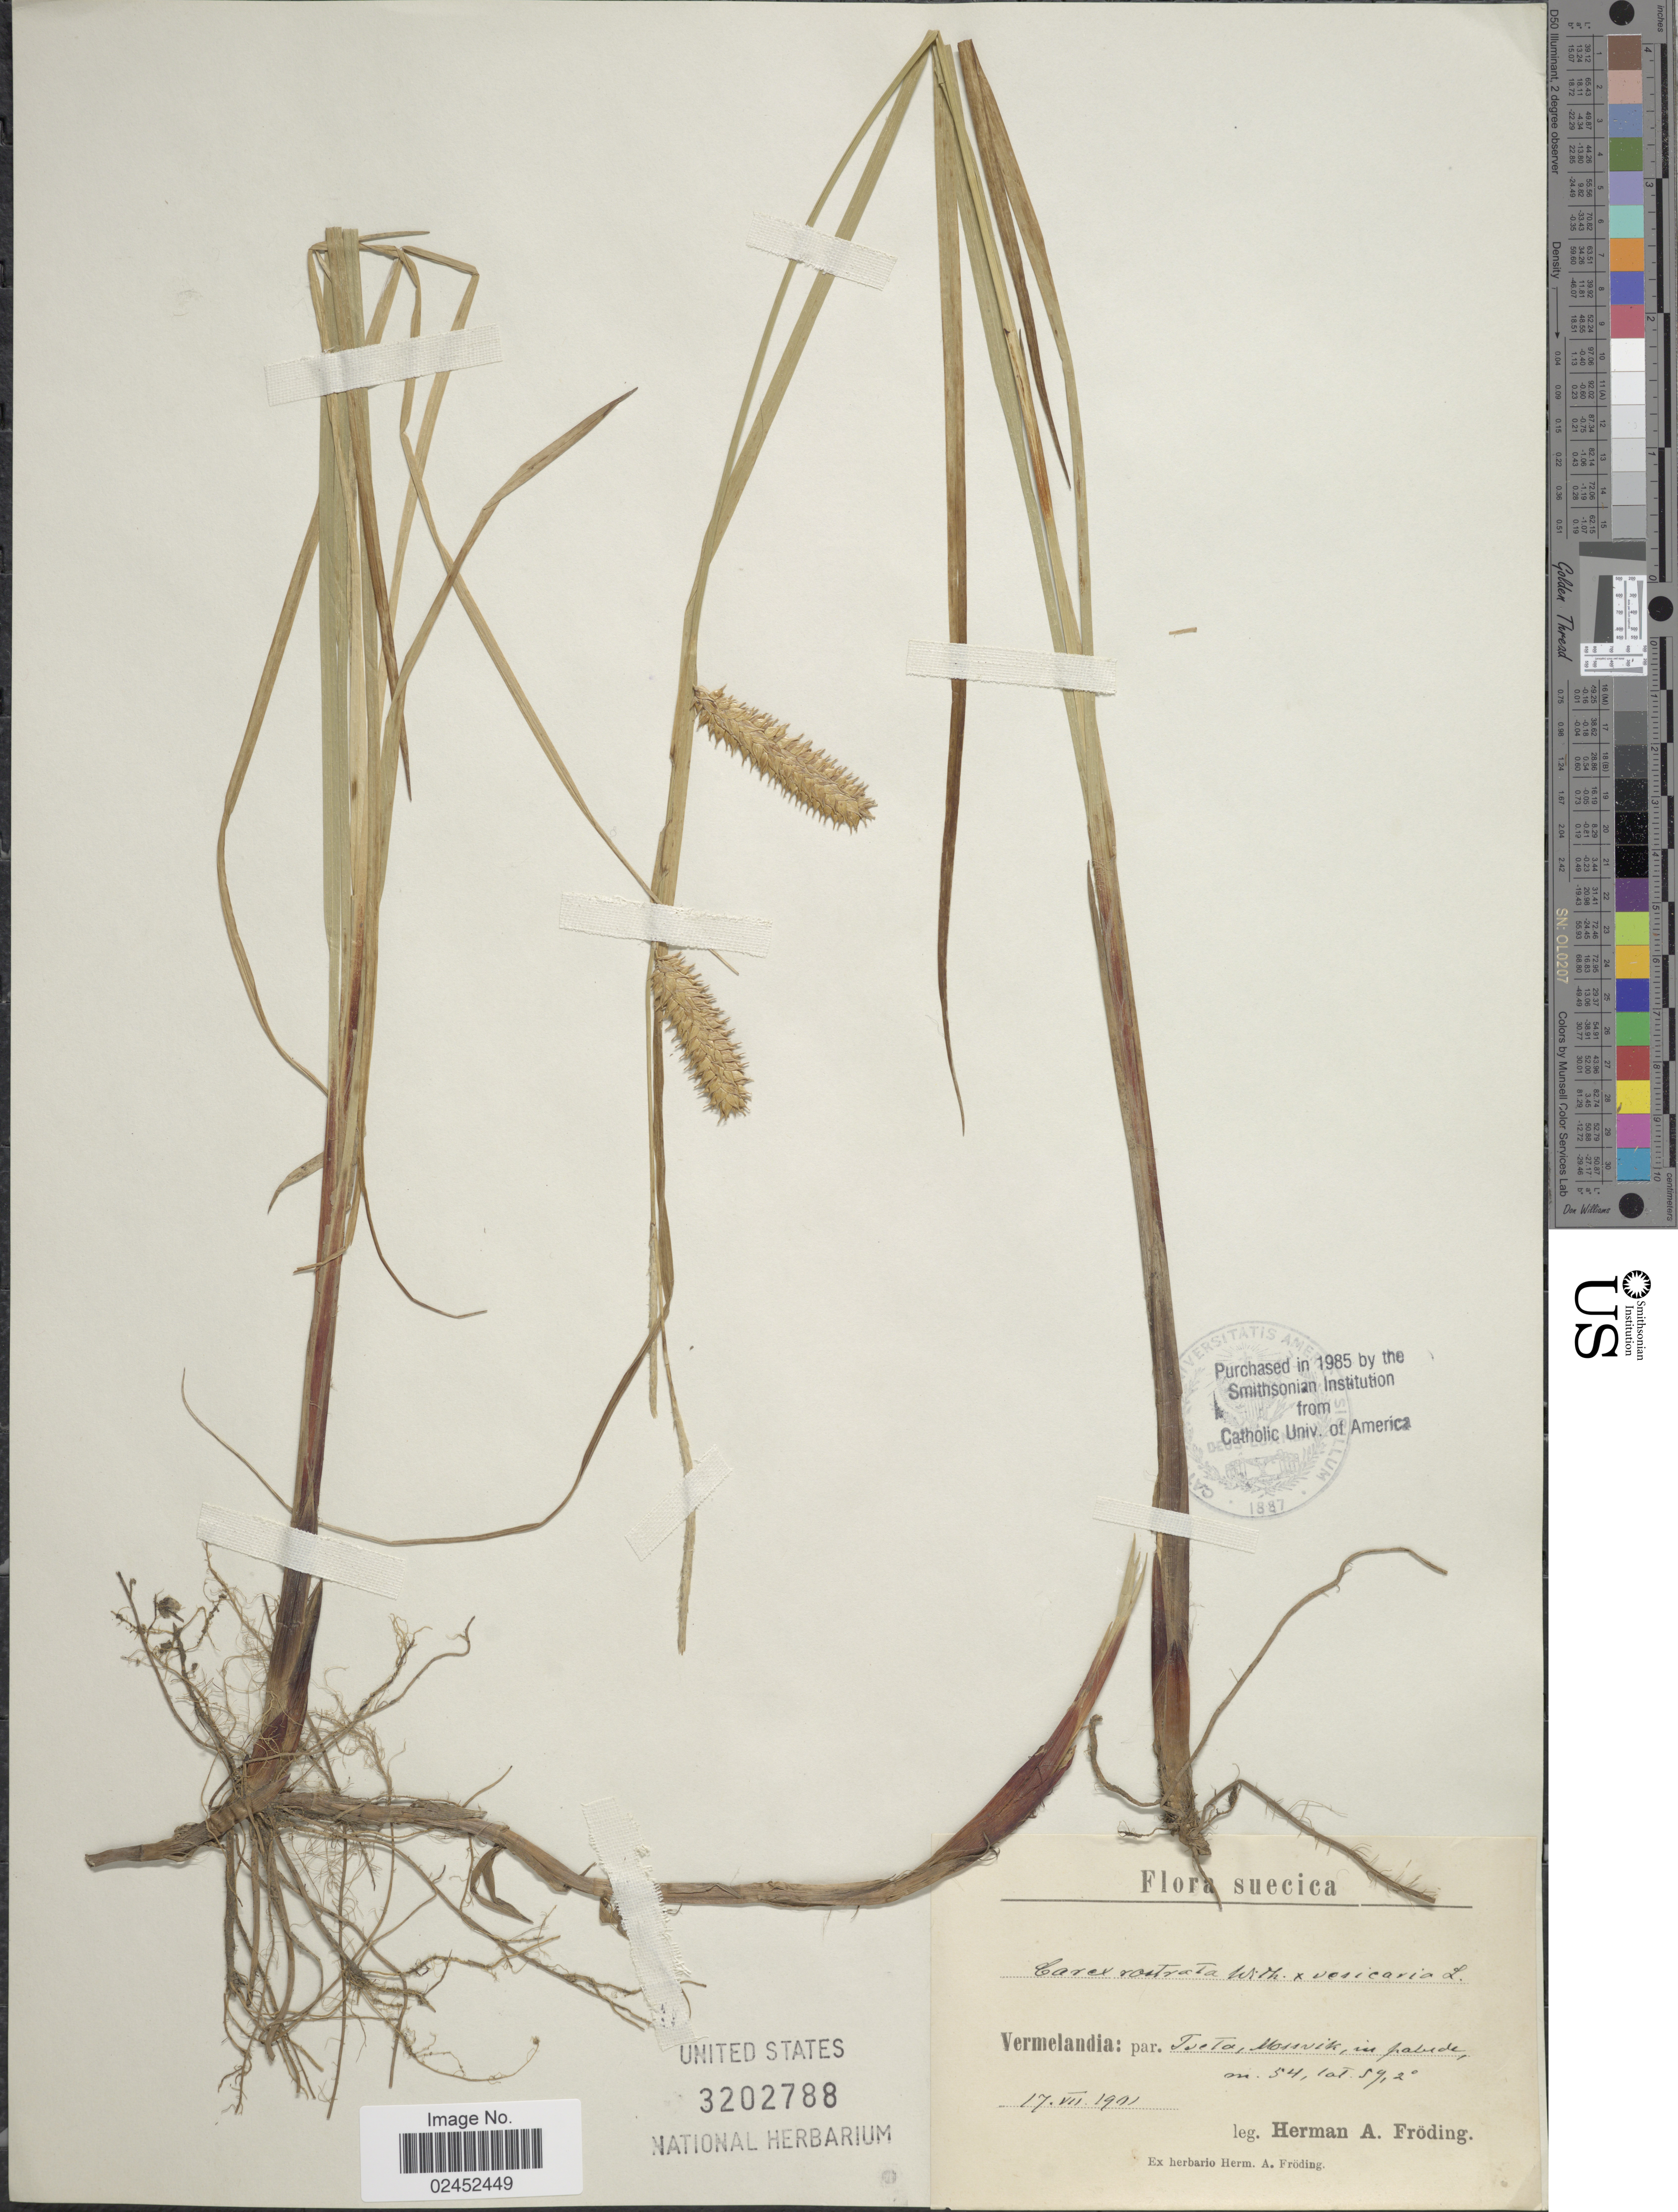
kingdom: Plantae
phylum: Tracheophyta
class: Liliopsida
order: Poales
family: Cyperaceae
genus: Carex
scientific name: Carex rostrata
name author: Stokes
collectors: H. Froding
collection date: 1901-07-17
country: Sweden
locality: Vermelandia: par. Tuela, Mossvik, in palude, mi 54.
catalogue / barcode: US 3202788